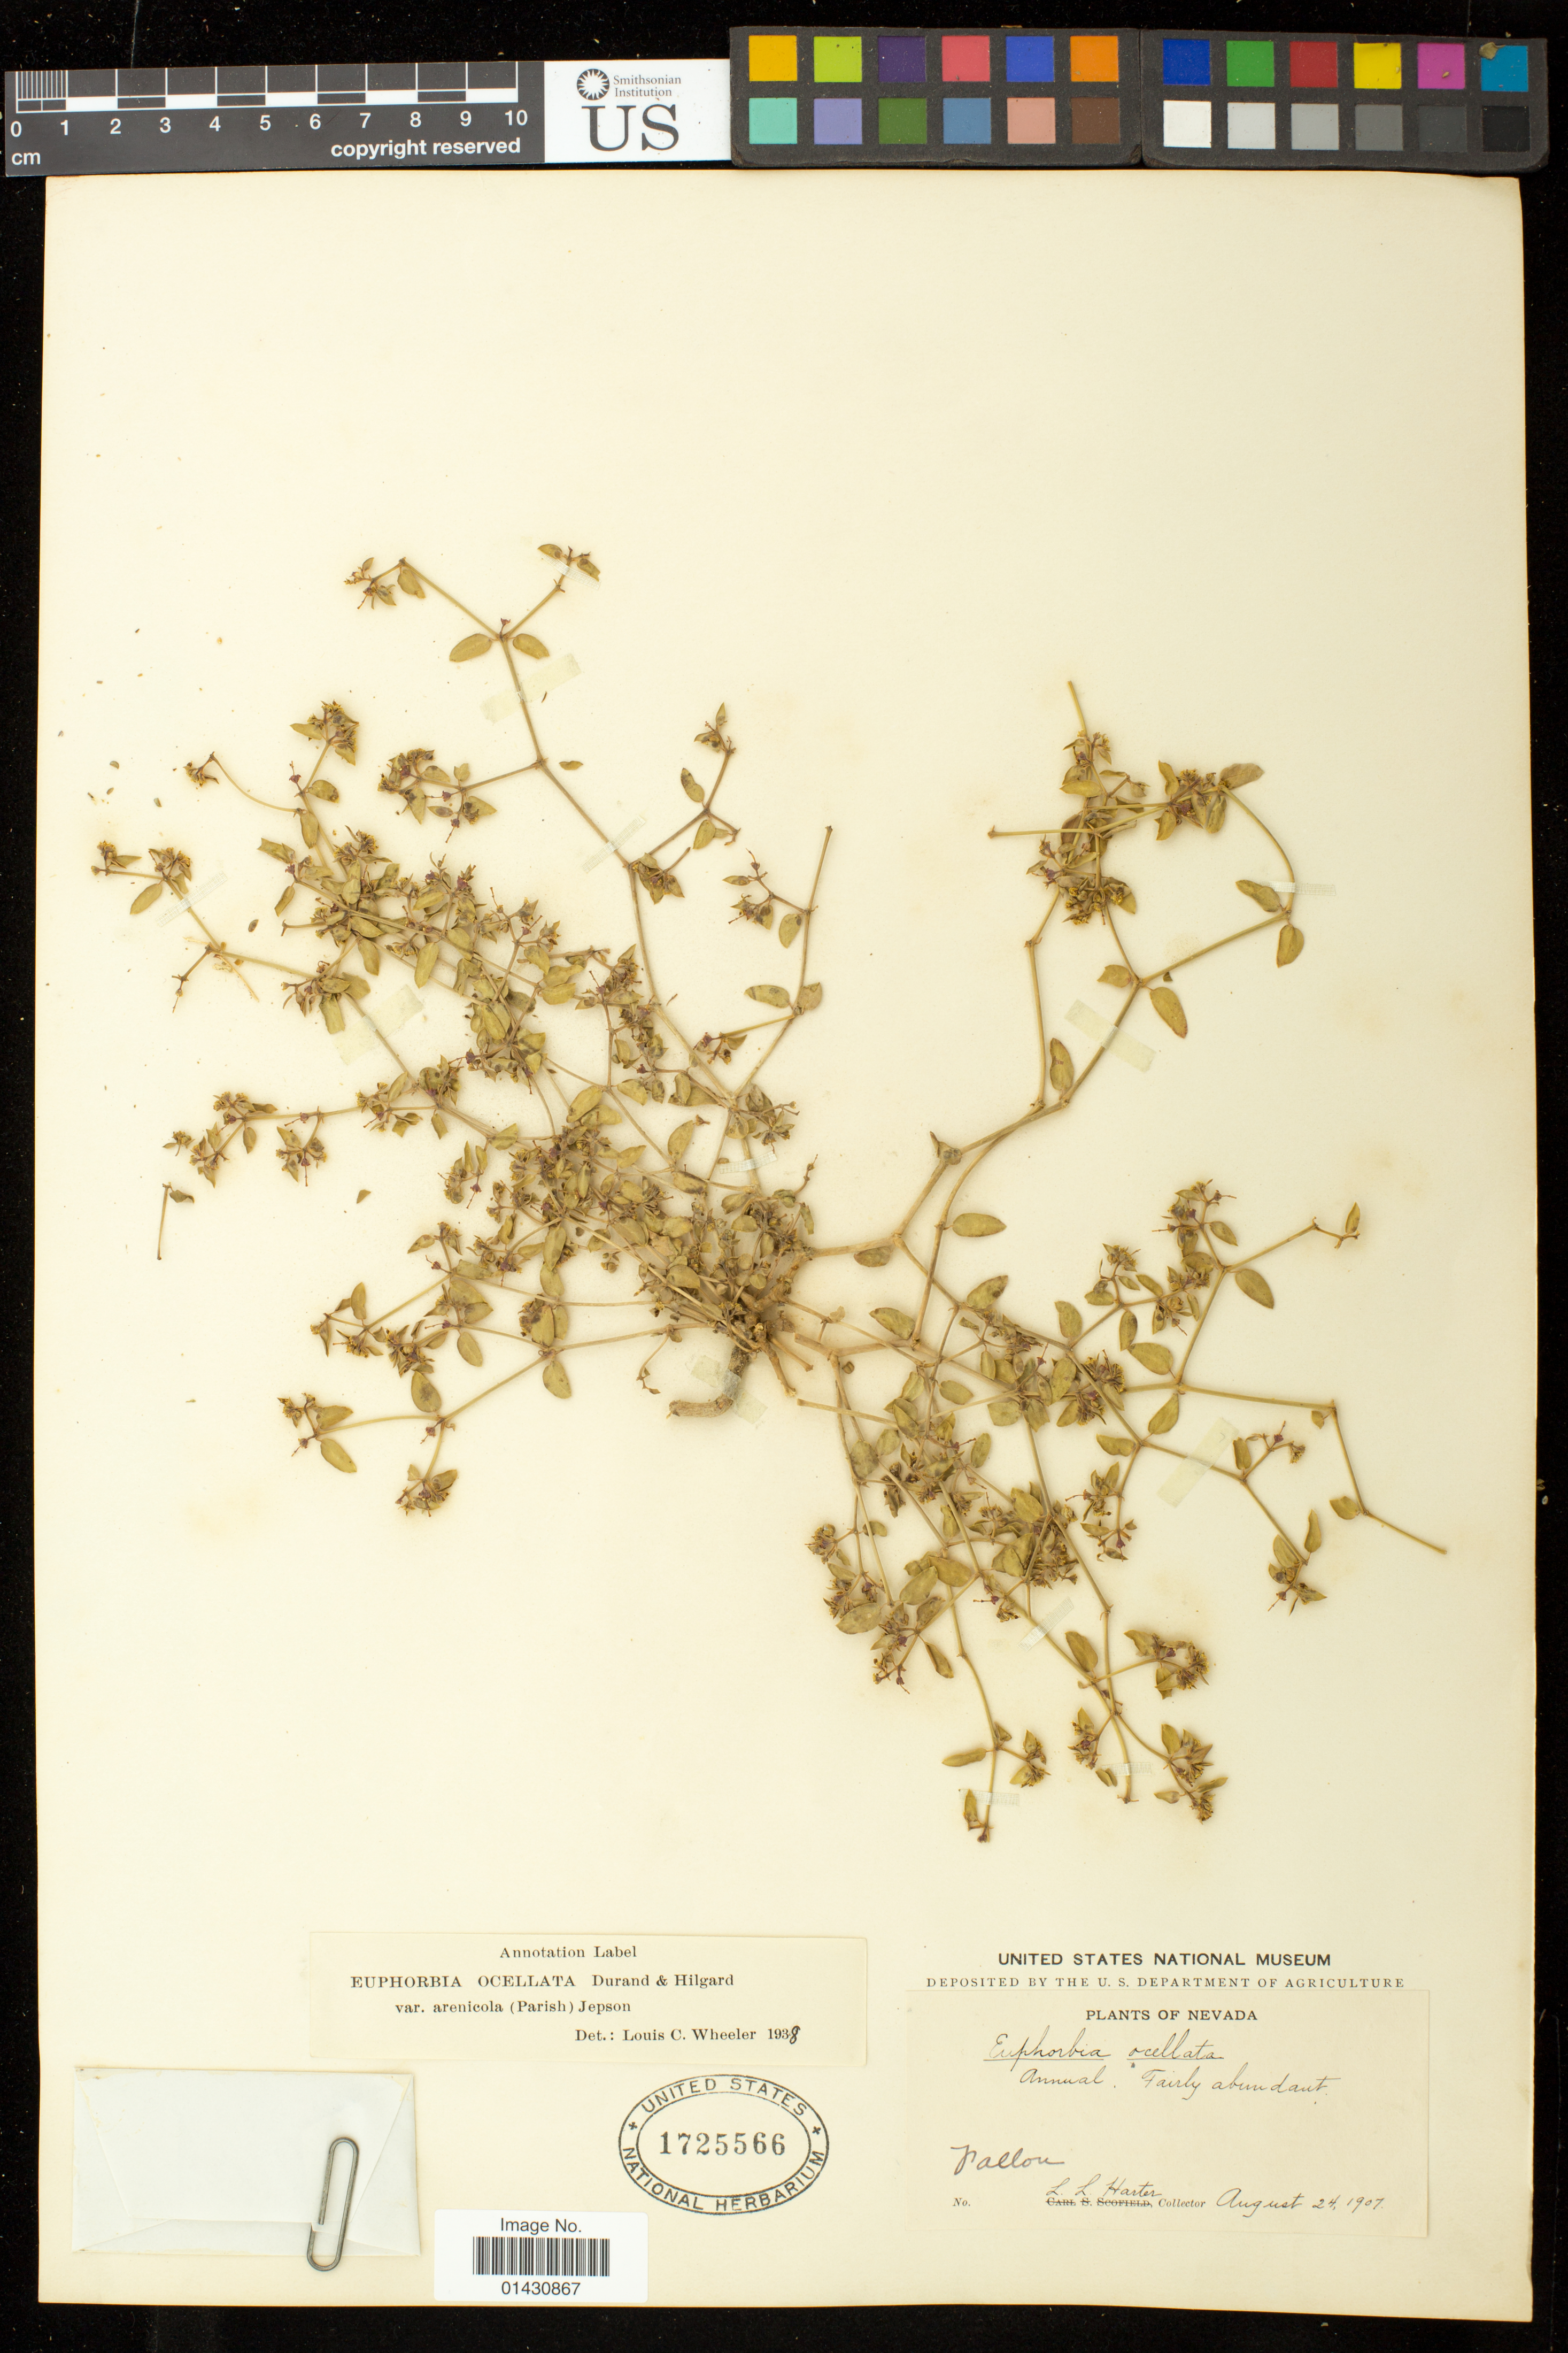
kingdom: Plantae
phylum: Tracheophyta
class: Magnoliopsida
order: Malpighiales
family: Euphorbiaceae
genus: Euphorbia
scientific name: Euphorbia ocellata subsp. arenicola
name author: (Parish) Oudejans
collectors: L. Harter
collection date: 1907-08-24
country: United States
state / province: Nevada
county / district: Churchill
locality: Fallon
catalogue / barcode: US 1725566